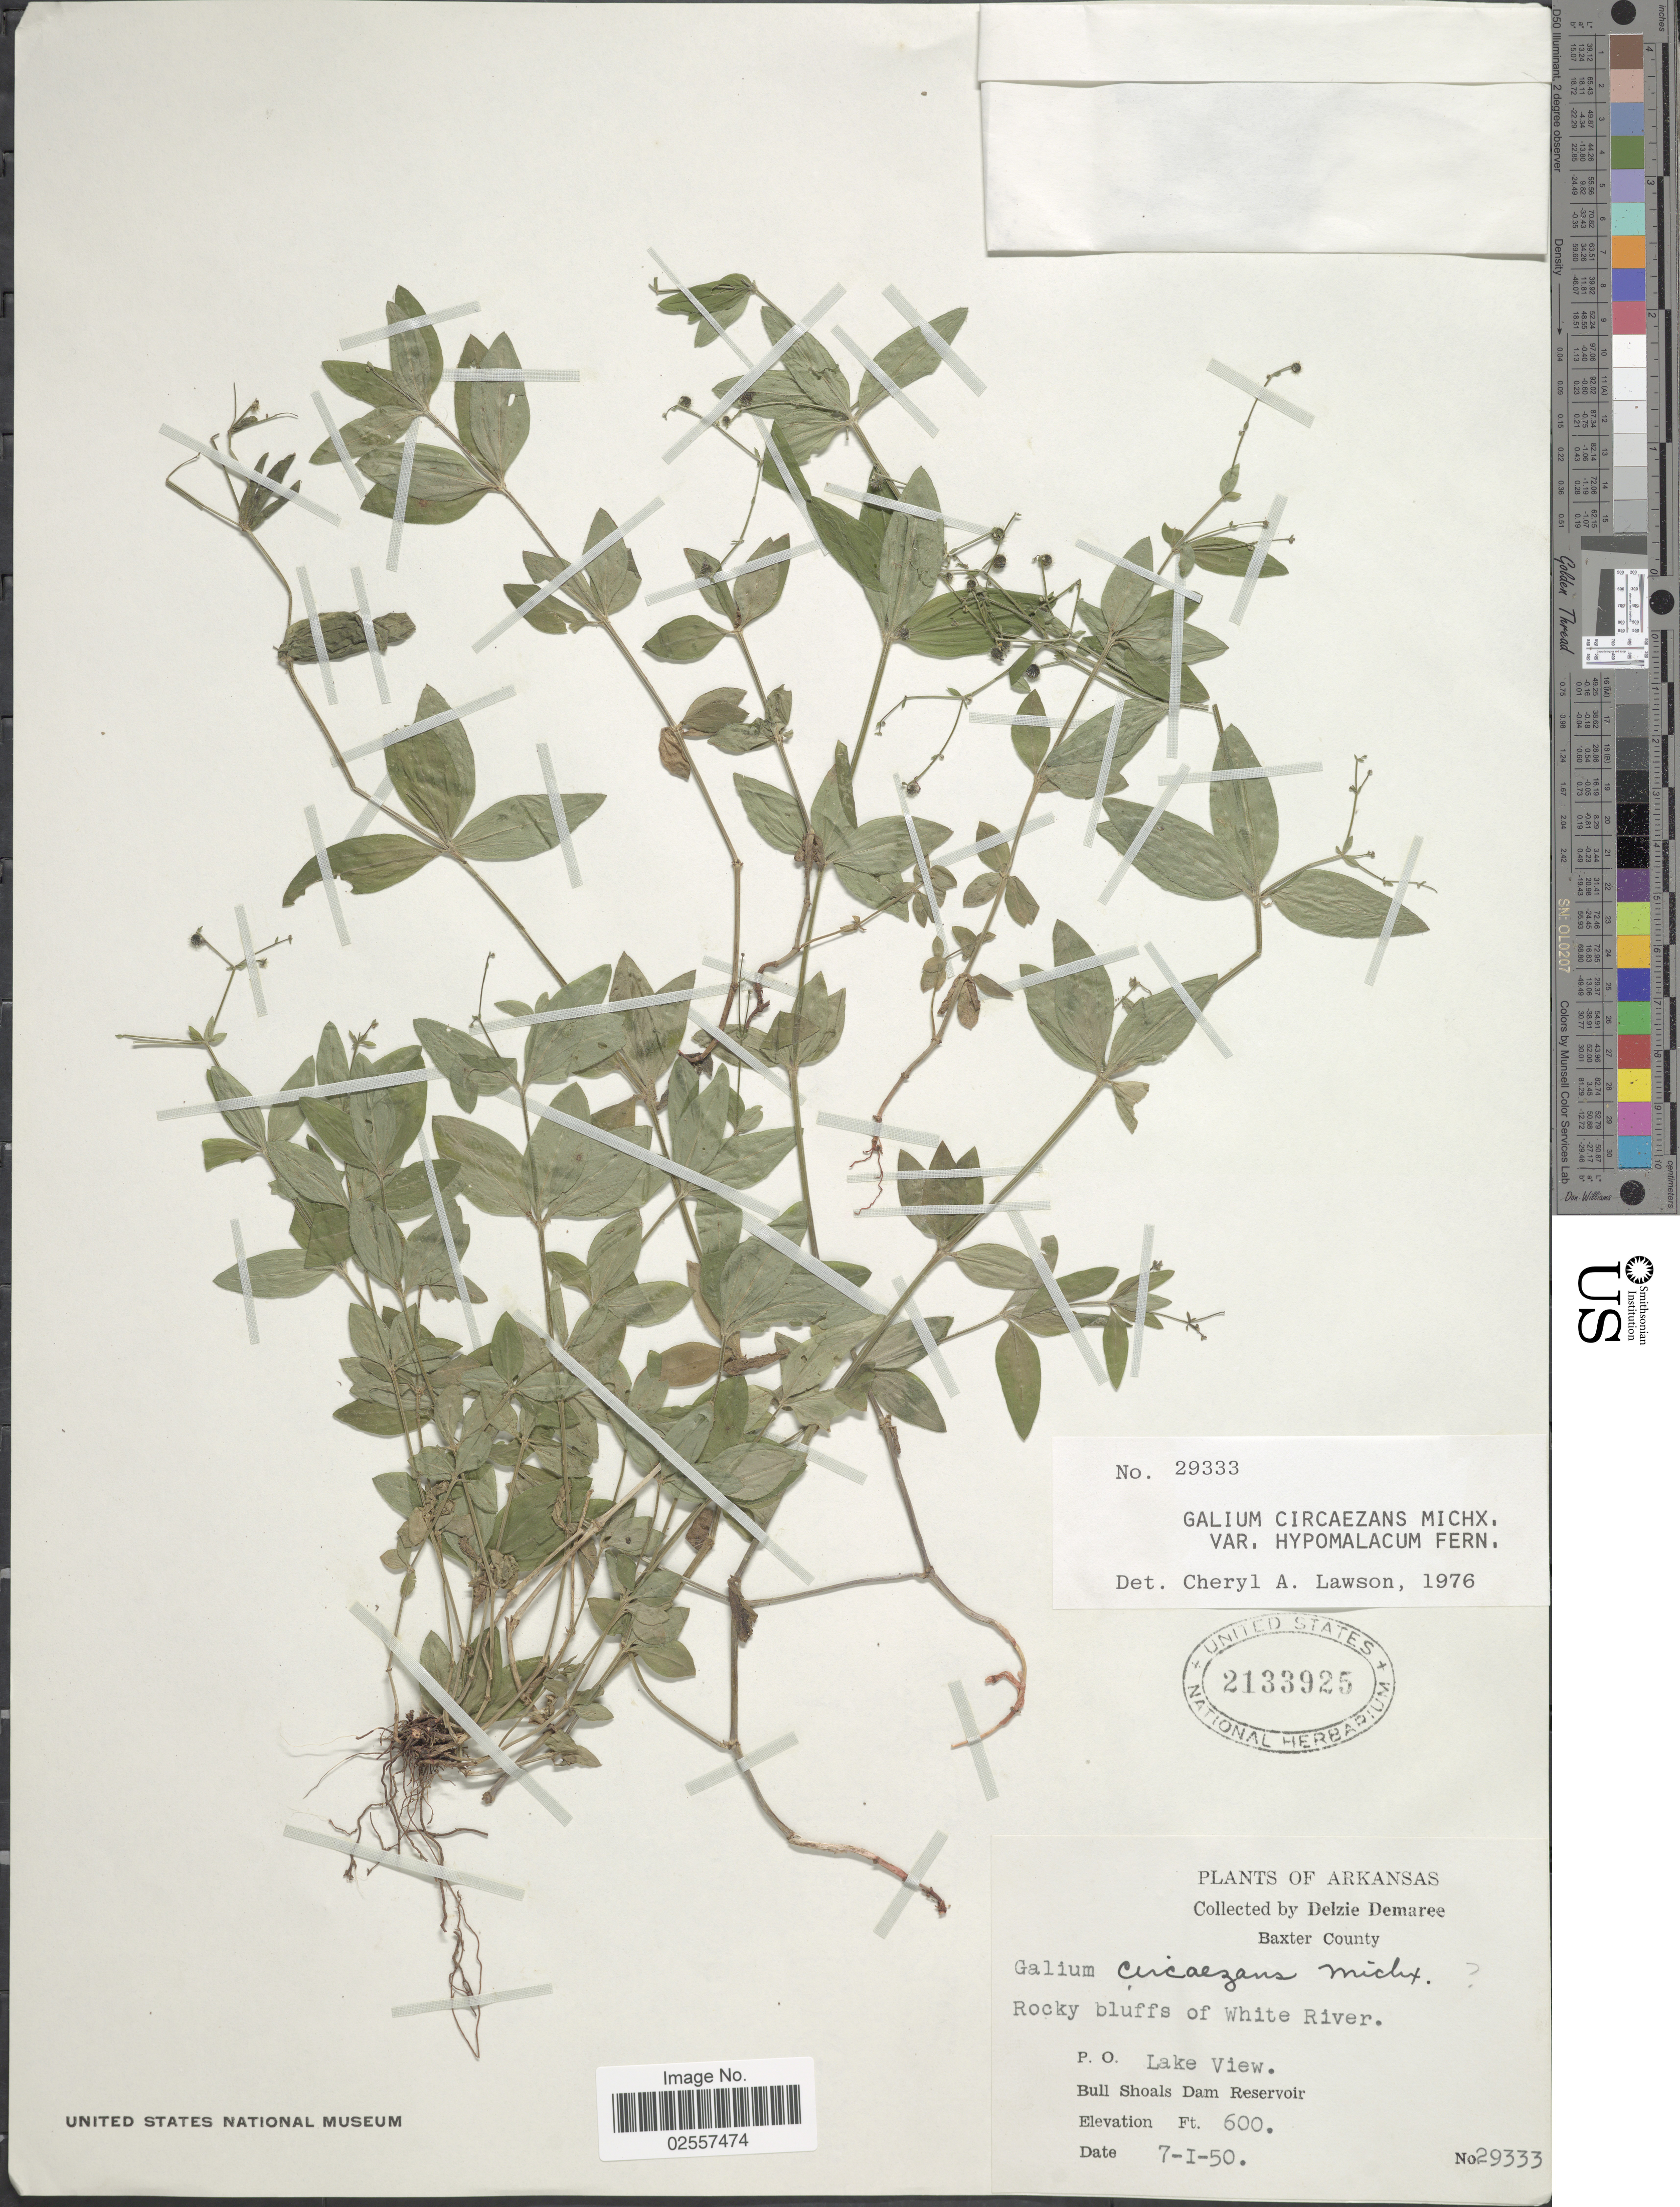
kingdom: Plantae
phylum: Tracheophyta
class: Magnoliopsida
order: Gentianales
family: Rubiaceae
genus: Galium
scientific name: Galium circaezans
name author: Michx.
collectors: D. Demaree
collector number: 29333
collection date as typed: Transcribed d/m/y: 7/1/50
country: United States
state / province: Arkansas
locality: Baxter County, Rocky bluffs of White River, P.O. Lake View, Bull Shoals Dam Reservoir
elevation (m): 183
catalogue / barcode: US 2133925